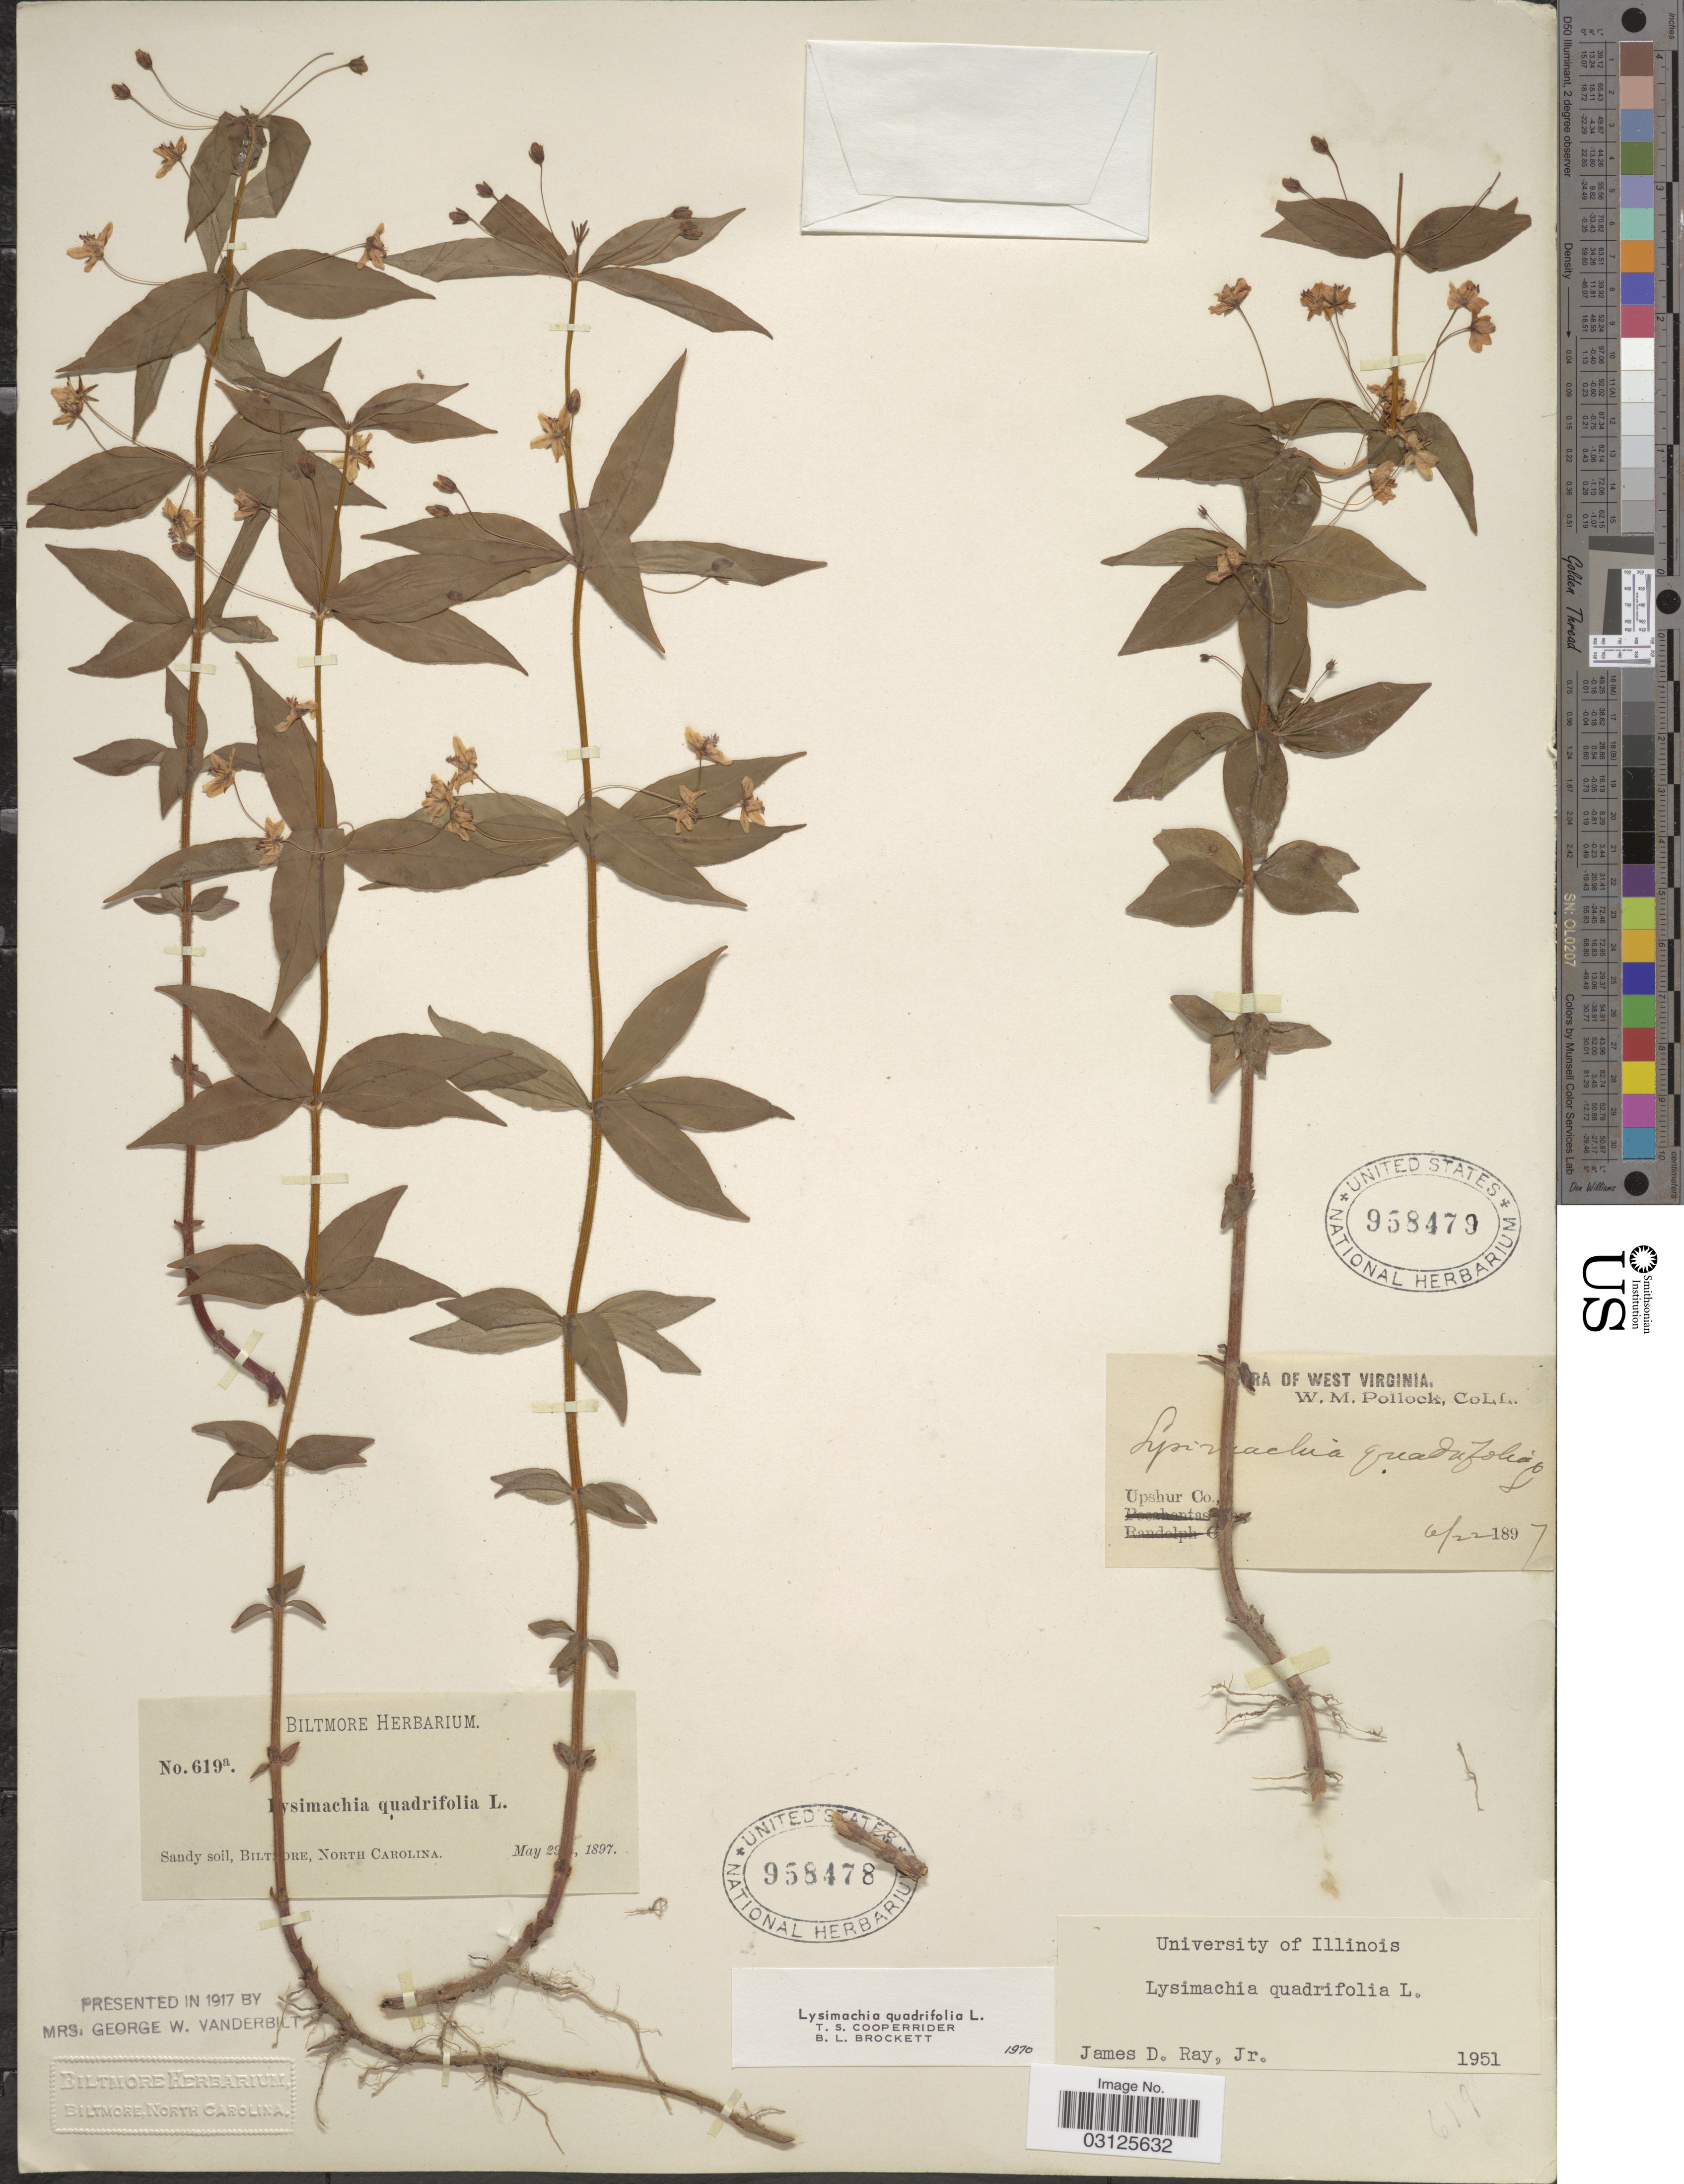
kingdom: Plantae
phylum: Tracheophyta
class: Magnoliopsida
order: Ericales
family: Primulaceae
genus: Lysimachia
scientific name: Lysimachia quadrifolia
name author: L.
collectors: ex herb. Biltmore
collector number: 619a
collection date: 1897-05-29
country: United States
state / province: North Carolina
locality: Biltmore.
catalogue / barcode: US 958478